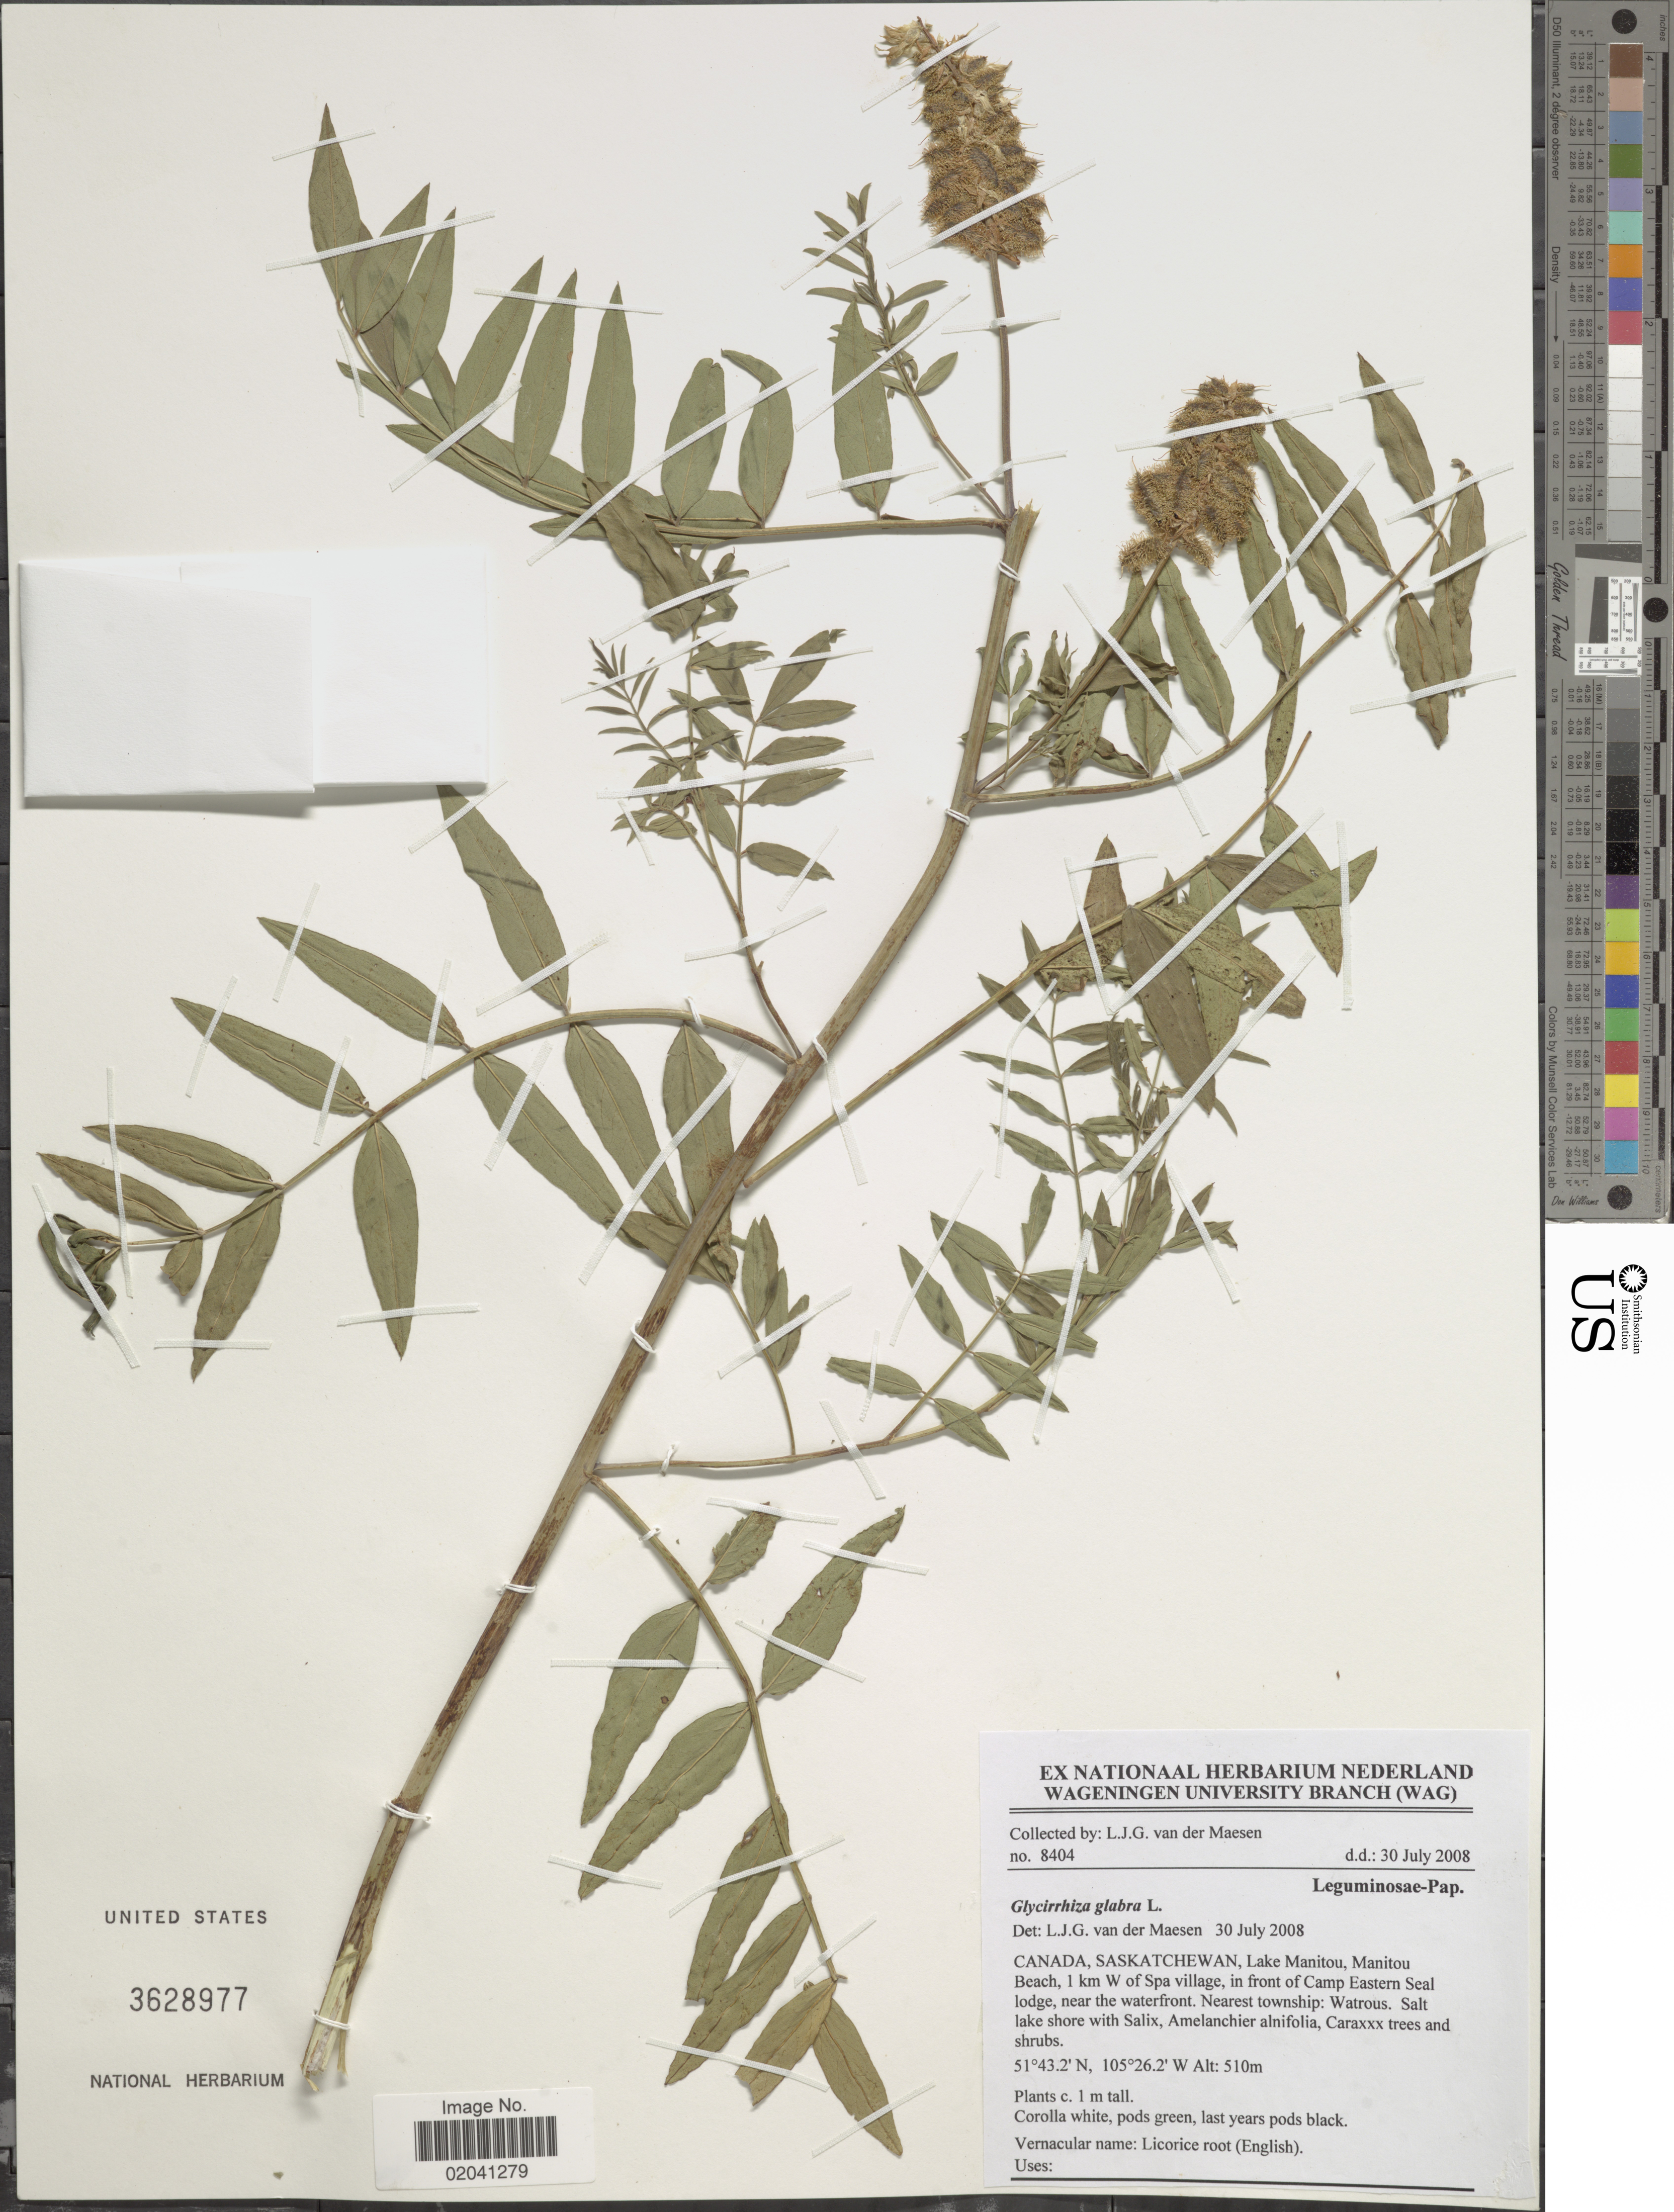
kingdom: Plantae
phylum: Tracheophyta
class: Magnoliopsida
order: Fabales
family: Fabaceae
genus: Oxytropis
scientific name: Oxytropis glabra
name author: DC.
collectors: L. van der Maesen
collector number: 8404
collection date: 2008-07-30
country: Canada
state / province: Saskatchewan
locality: Canada, Saskatchewan, Lake manitou, Manitou Beach, 1 km W of Spa village, in front of Camp Eastern Seal lodge, near the waterfront. Nearest township: Watrous.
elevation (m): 510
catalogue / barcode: US 3628977